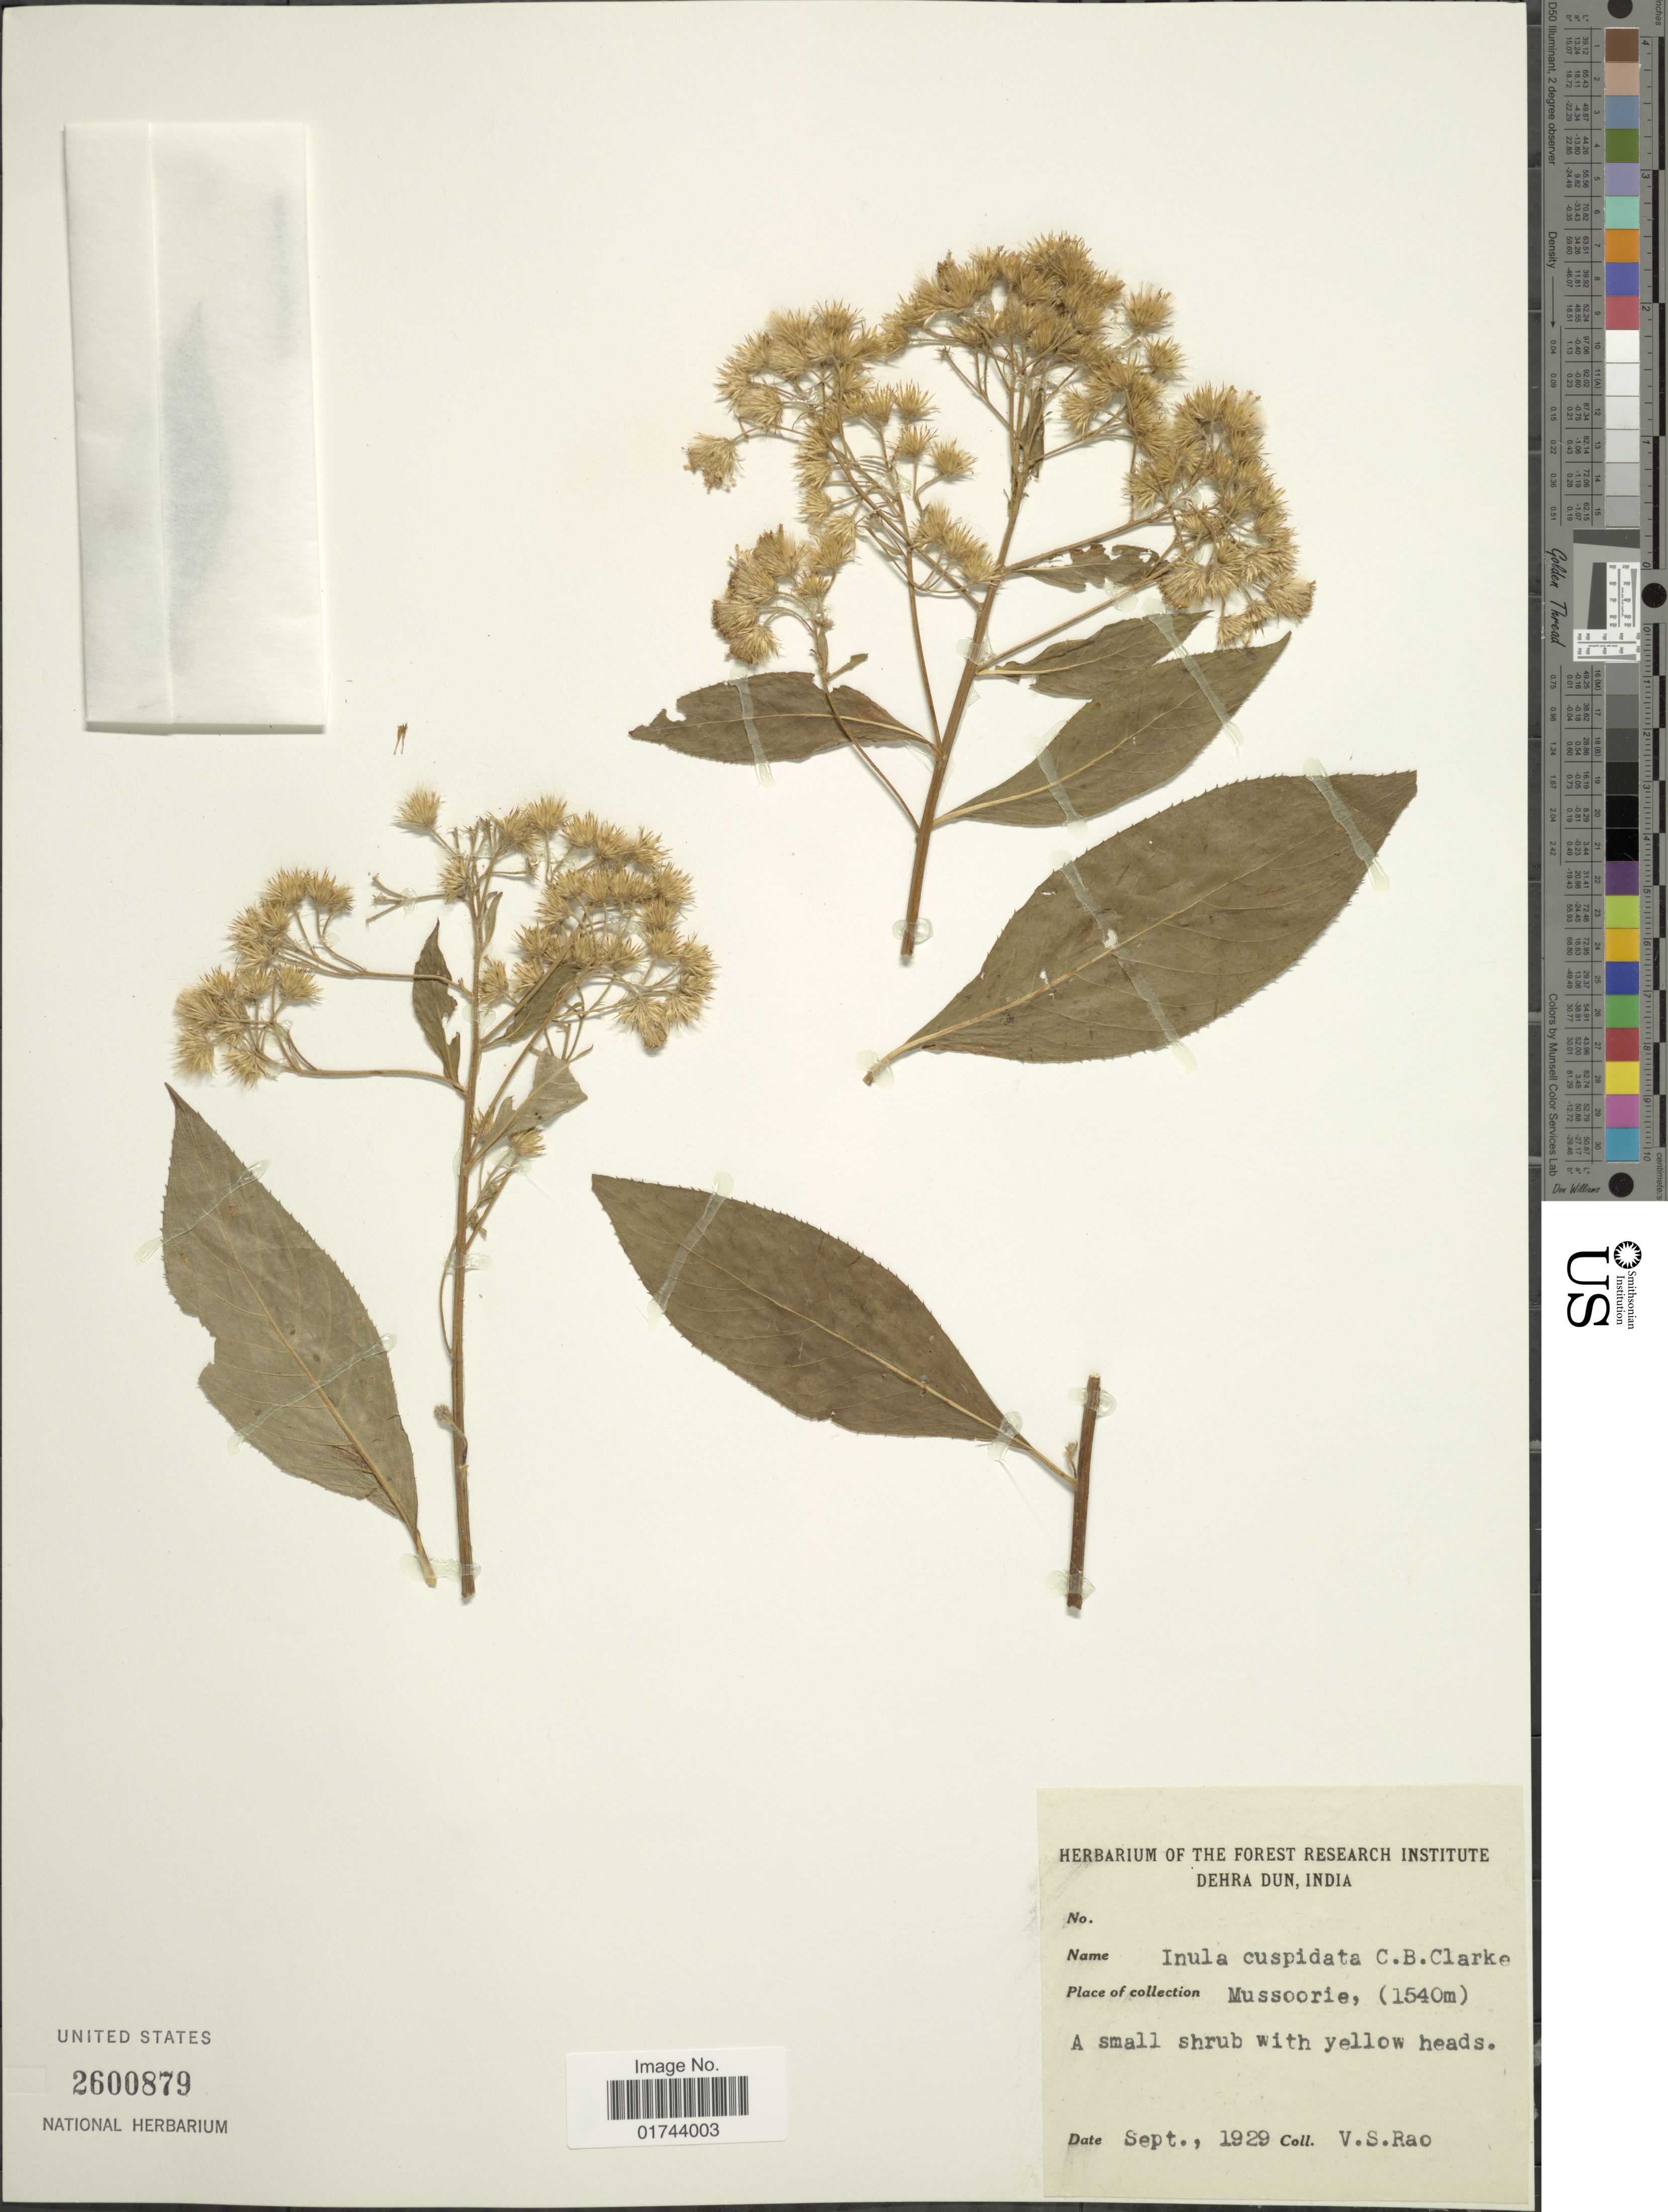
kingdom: Plantae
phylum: Tracheophyta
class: Magnoliopsida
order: Asterales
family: Asteraceae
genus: Inula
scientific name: Inula cuspidata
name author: C.B. Clarke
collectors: V. Rao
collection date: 1929-09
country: India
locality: Mussoorie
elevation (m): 1540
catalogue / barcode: US 2600879